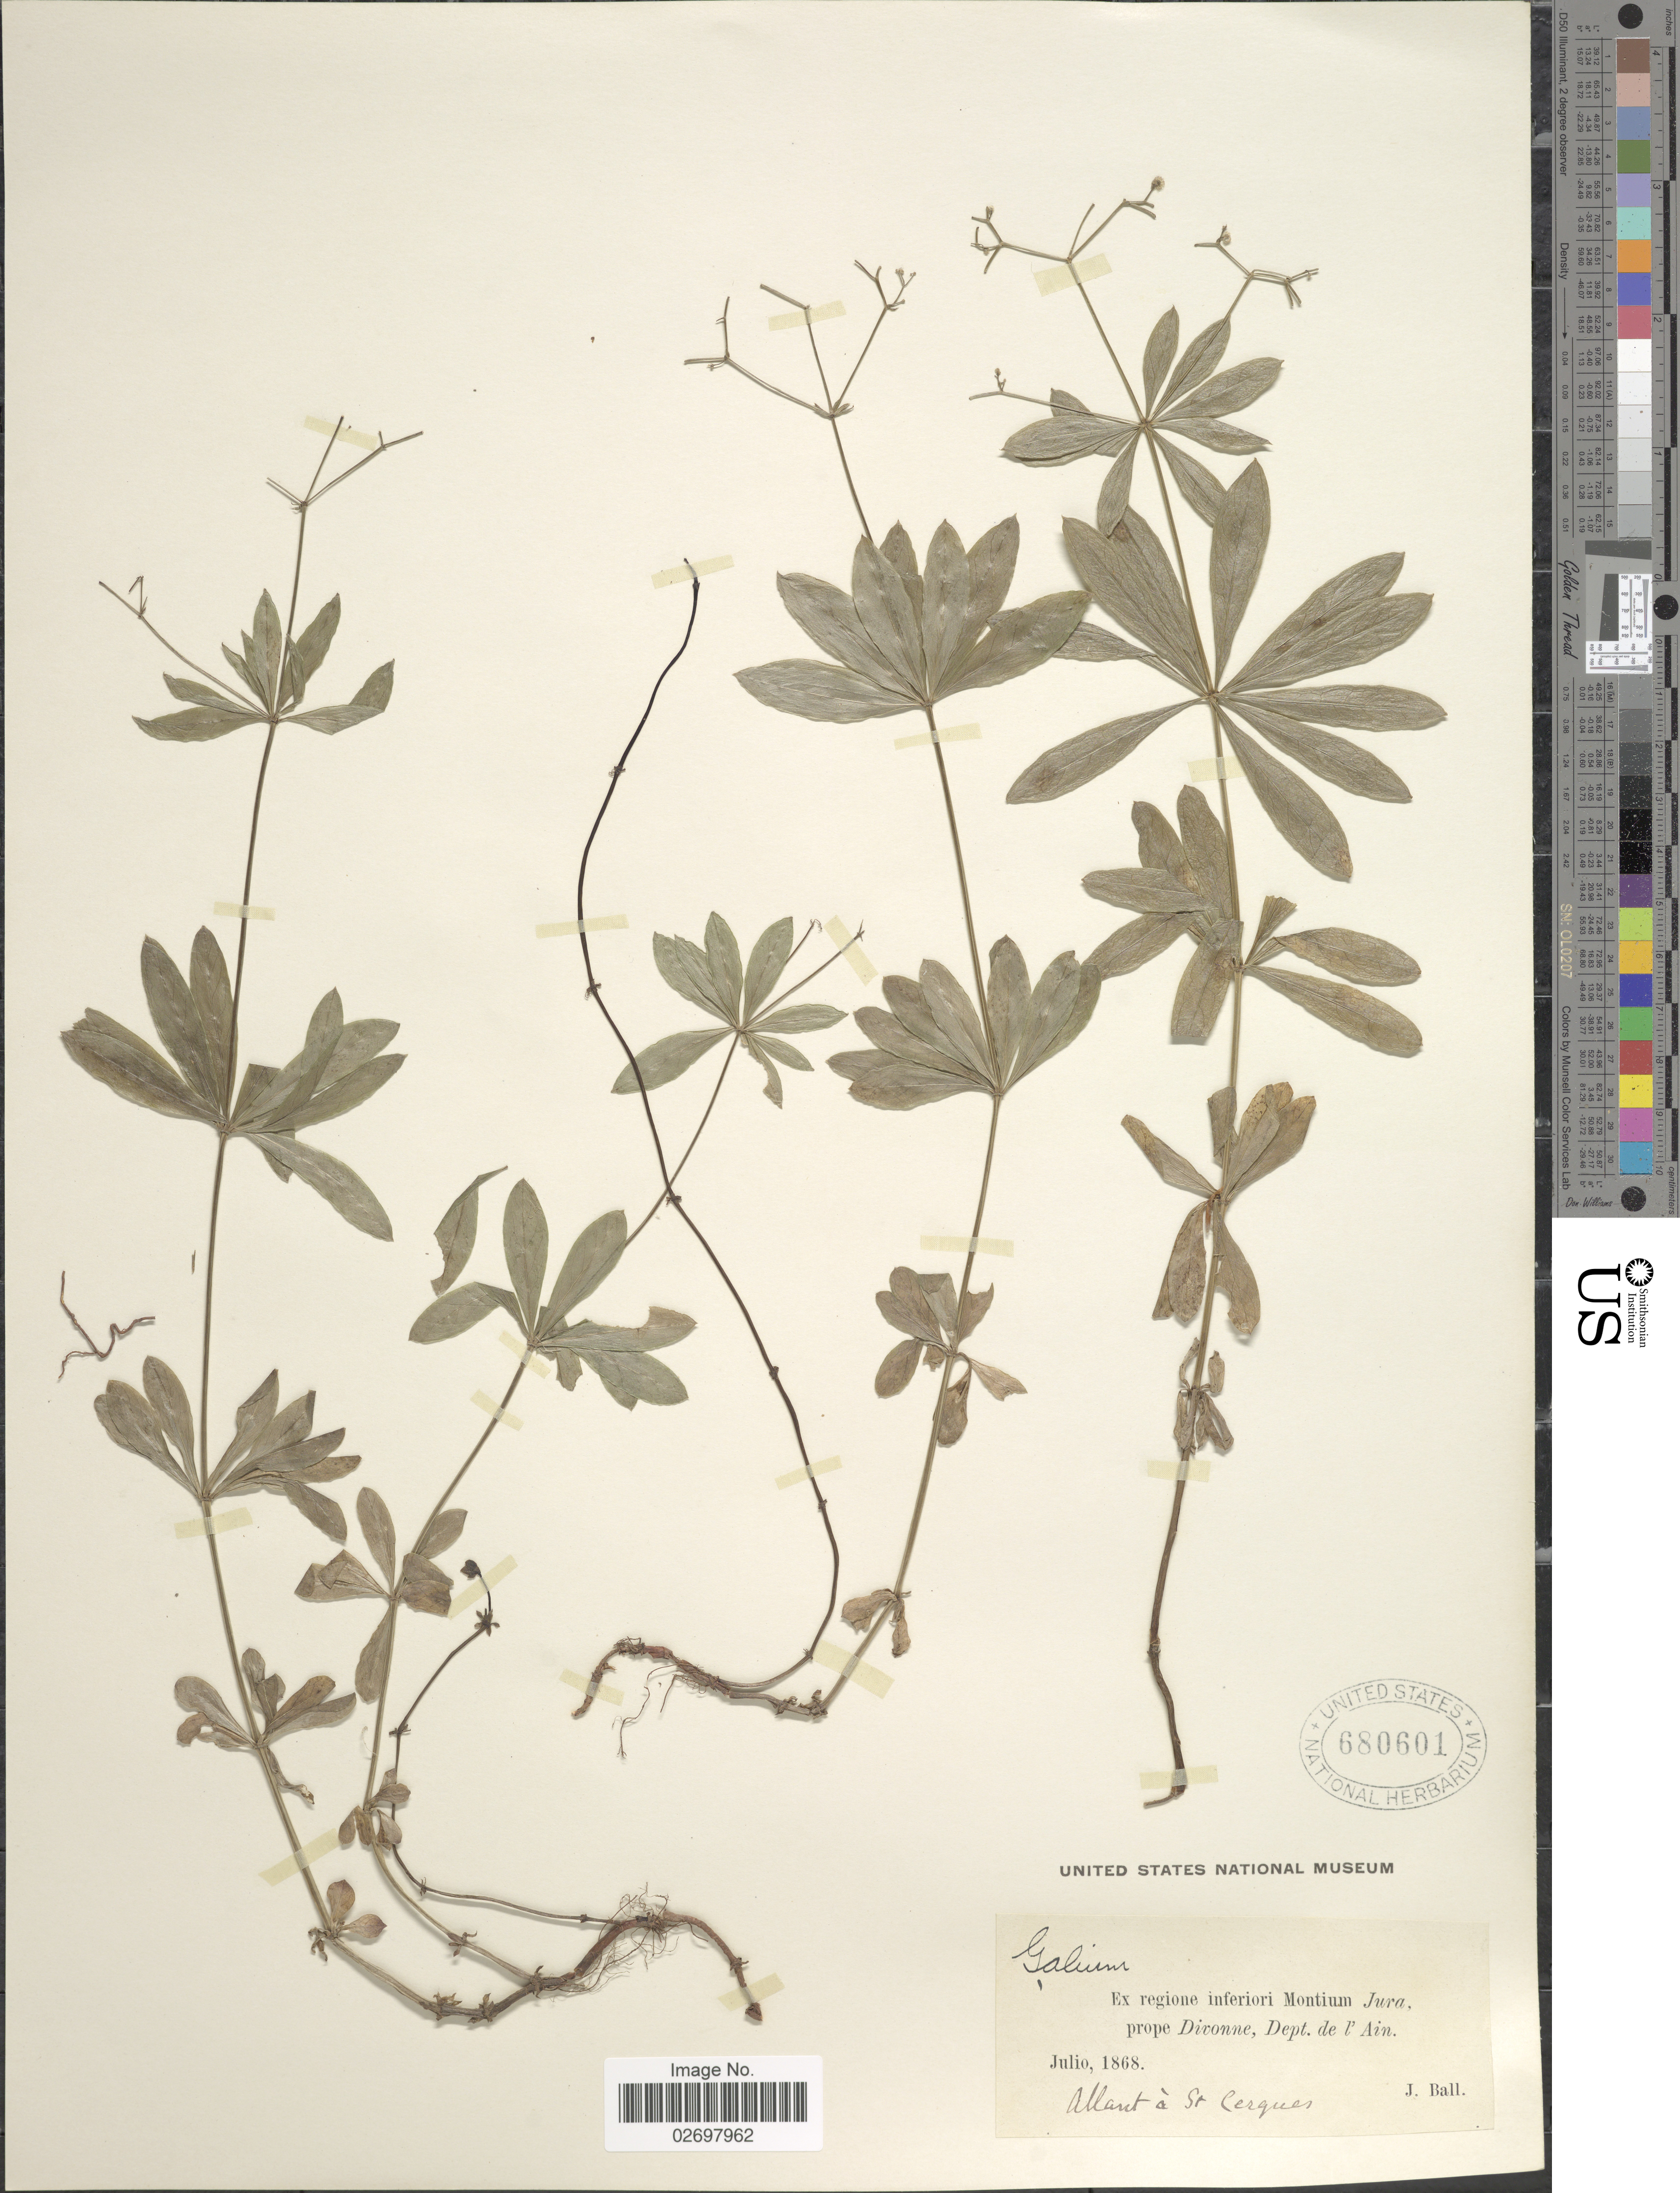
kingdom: Plantae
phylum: Tracheophyta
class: Magnoliopsida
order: Gentianales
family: Rubiaceae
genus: Galium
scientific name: Galium sp.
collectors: J. Ball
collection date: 1868-07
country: Switzerland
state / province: Jura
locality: Ex regine inferiori Montium Jura, prope Divonne, Dept. de l' Ain, Ulart a St. Cerques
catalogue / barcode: US 680601